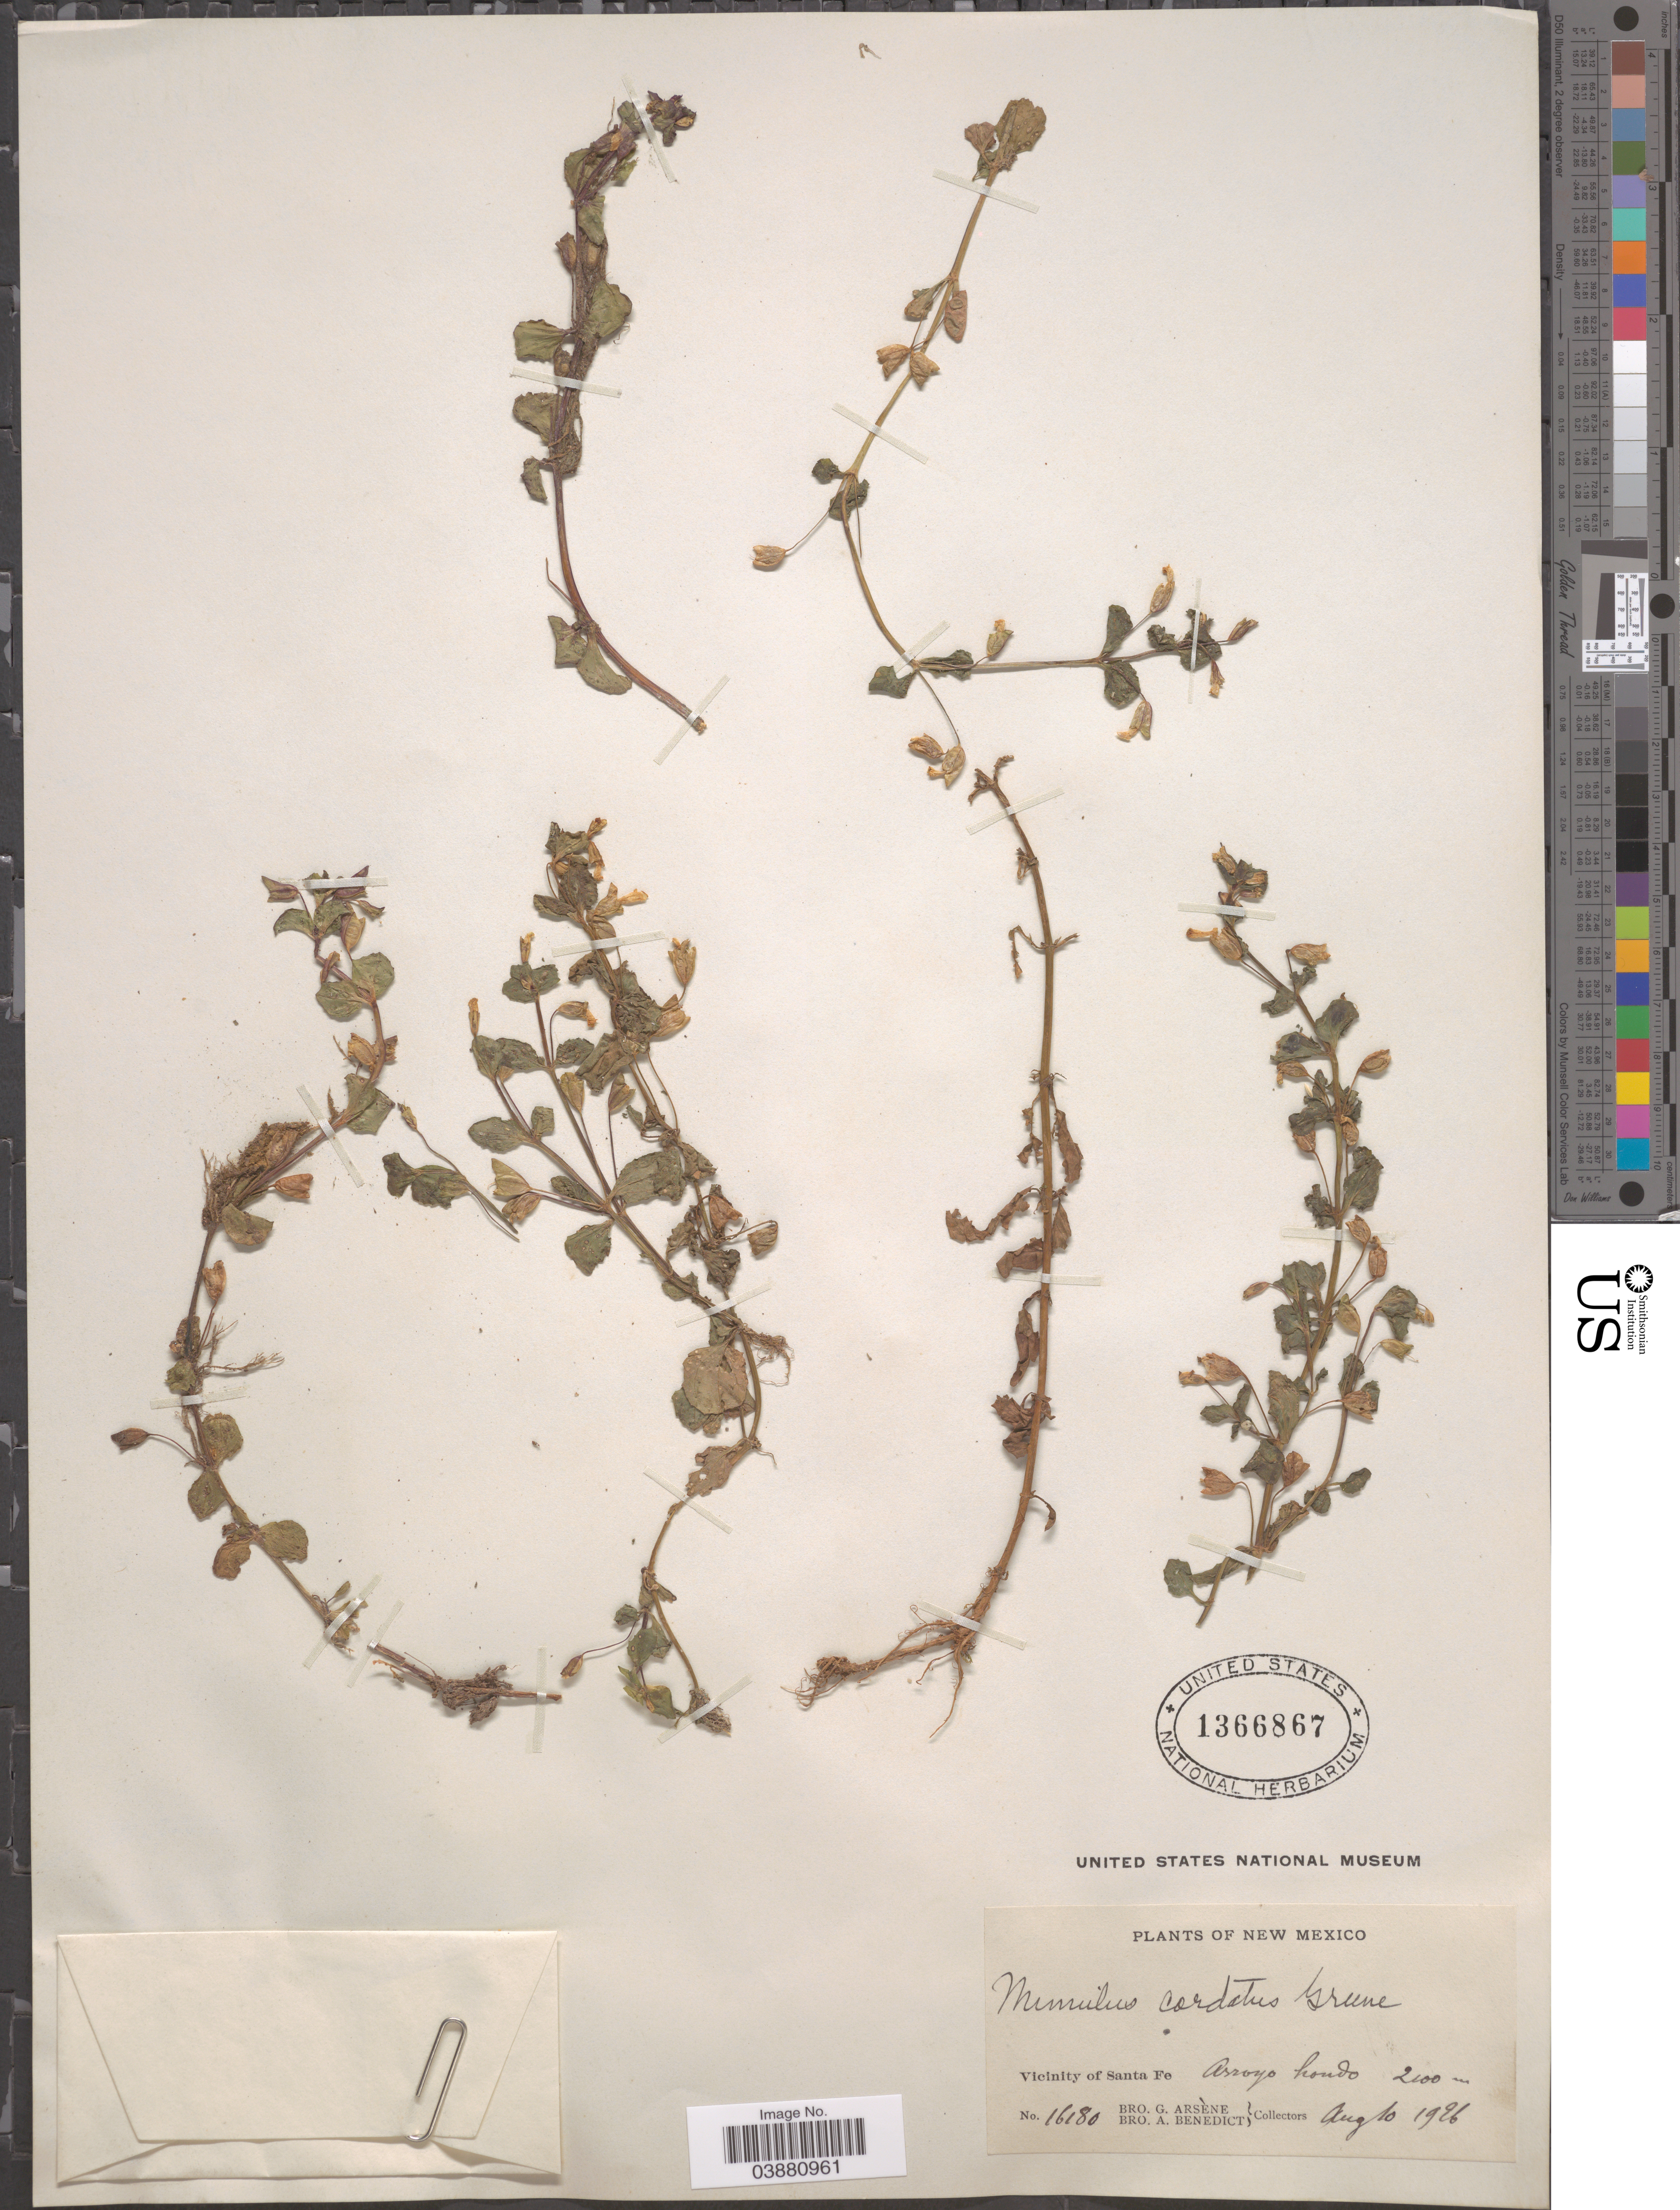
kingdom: Plantae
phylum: Tracheophyta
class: Magnoliopsida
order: Lamiales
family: Phrymaceae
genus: Mimulus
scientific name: Mimulus cordatus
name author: Greene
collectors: Bro. G. Arsène & Bro. A. Benedict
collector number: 16180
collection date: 1926-08-10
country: United States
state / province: New Mexico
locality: Vicinity of Santa Fe. Arroyo hondo.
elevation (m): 2100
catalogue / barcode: US 1366867